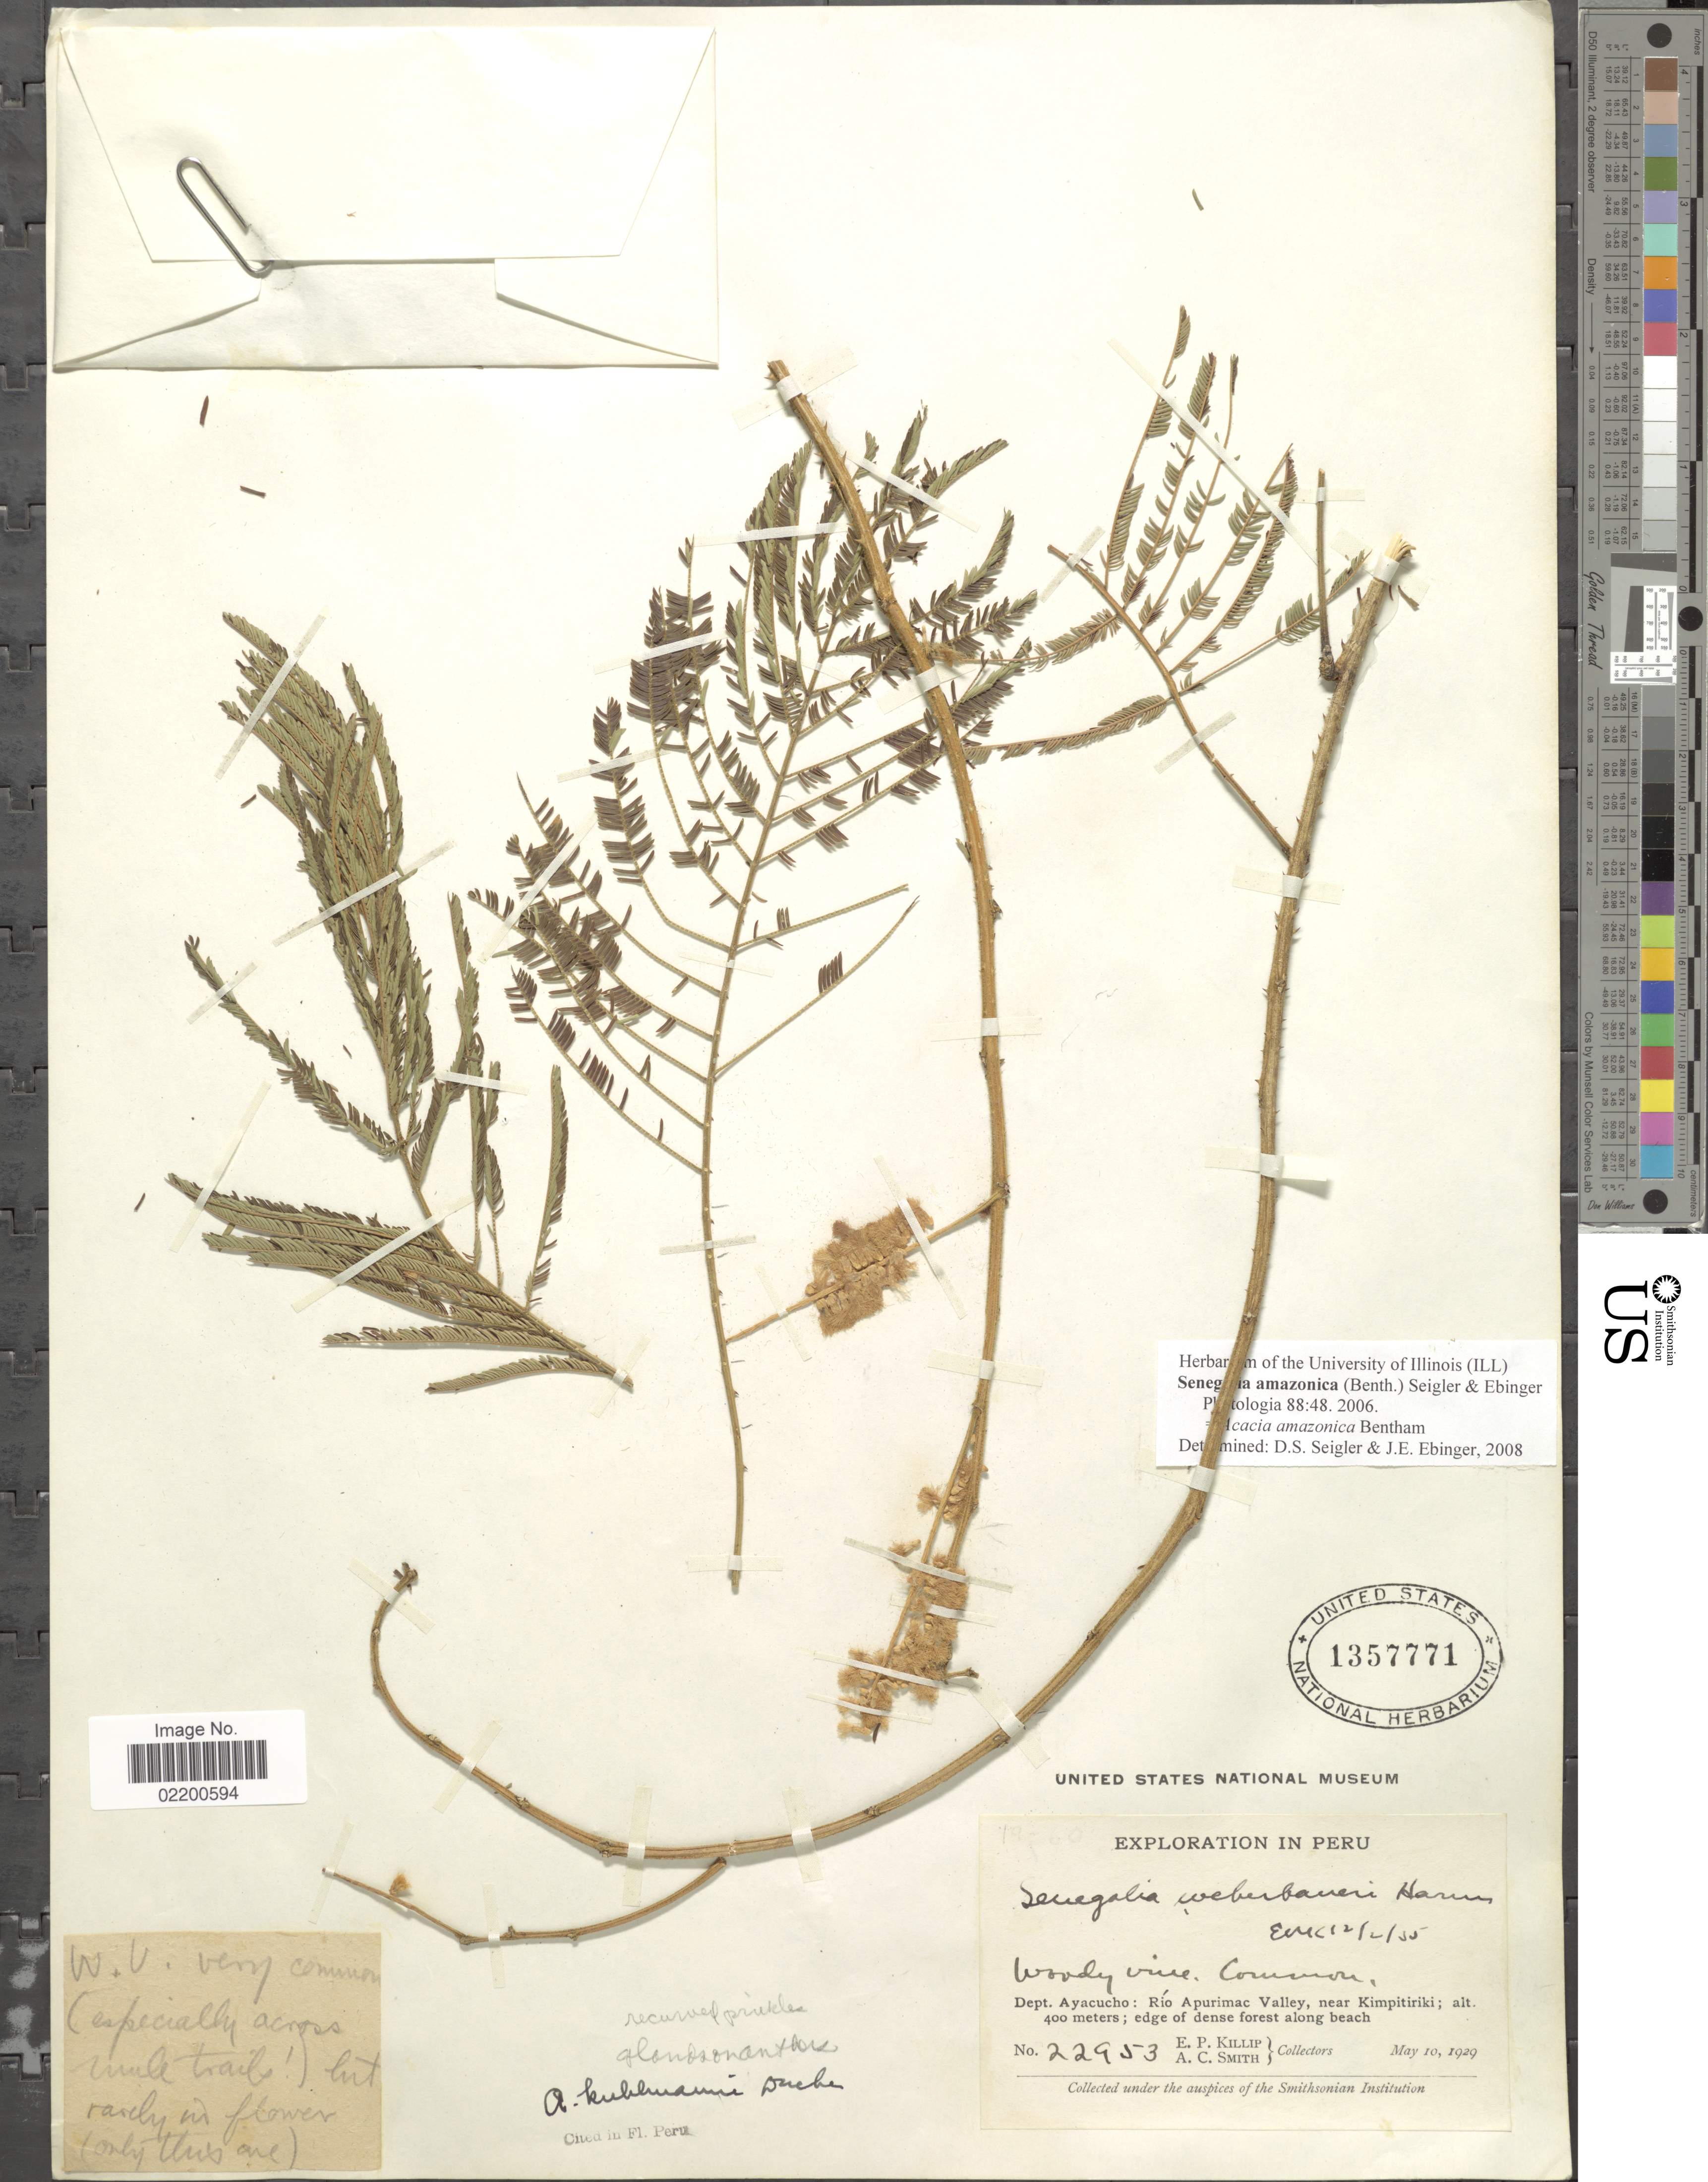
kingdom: Plantae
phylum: Tracheophyta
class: Magnoliopsida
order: Fabales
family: Fabaceae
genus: Senegalia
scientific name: Senegalia amazonica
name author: Seigler & Ebinger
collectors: E. P. Killip & A. C. Smith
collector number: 22953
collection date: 1929-05-10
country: Peru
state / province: Ayacucho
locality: Dept. Ayacucho: Rio Apurimac Valley, near Kimpitiriki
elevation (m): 400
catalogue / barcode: US 1357771